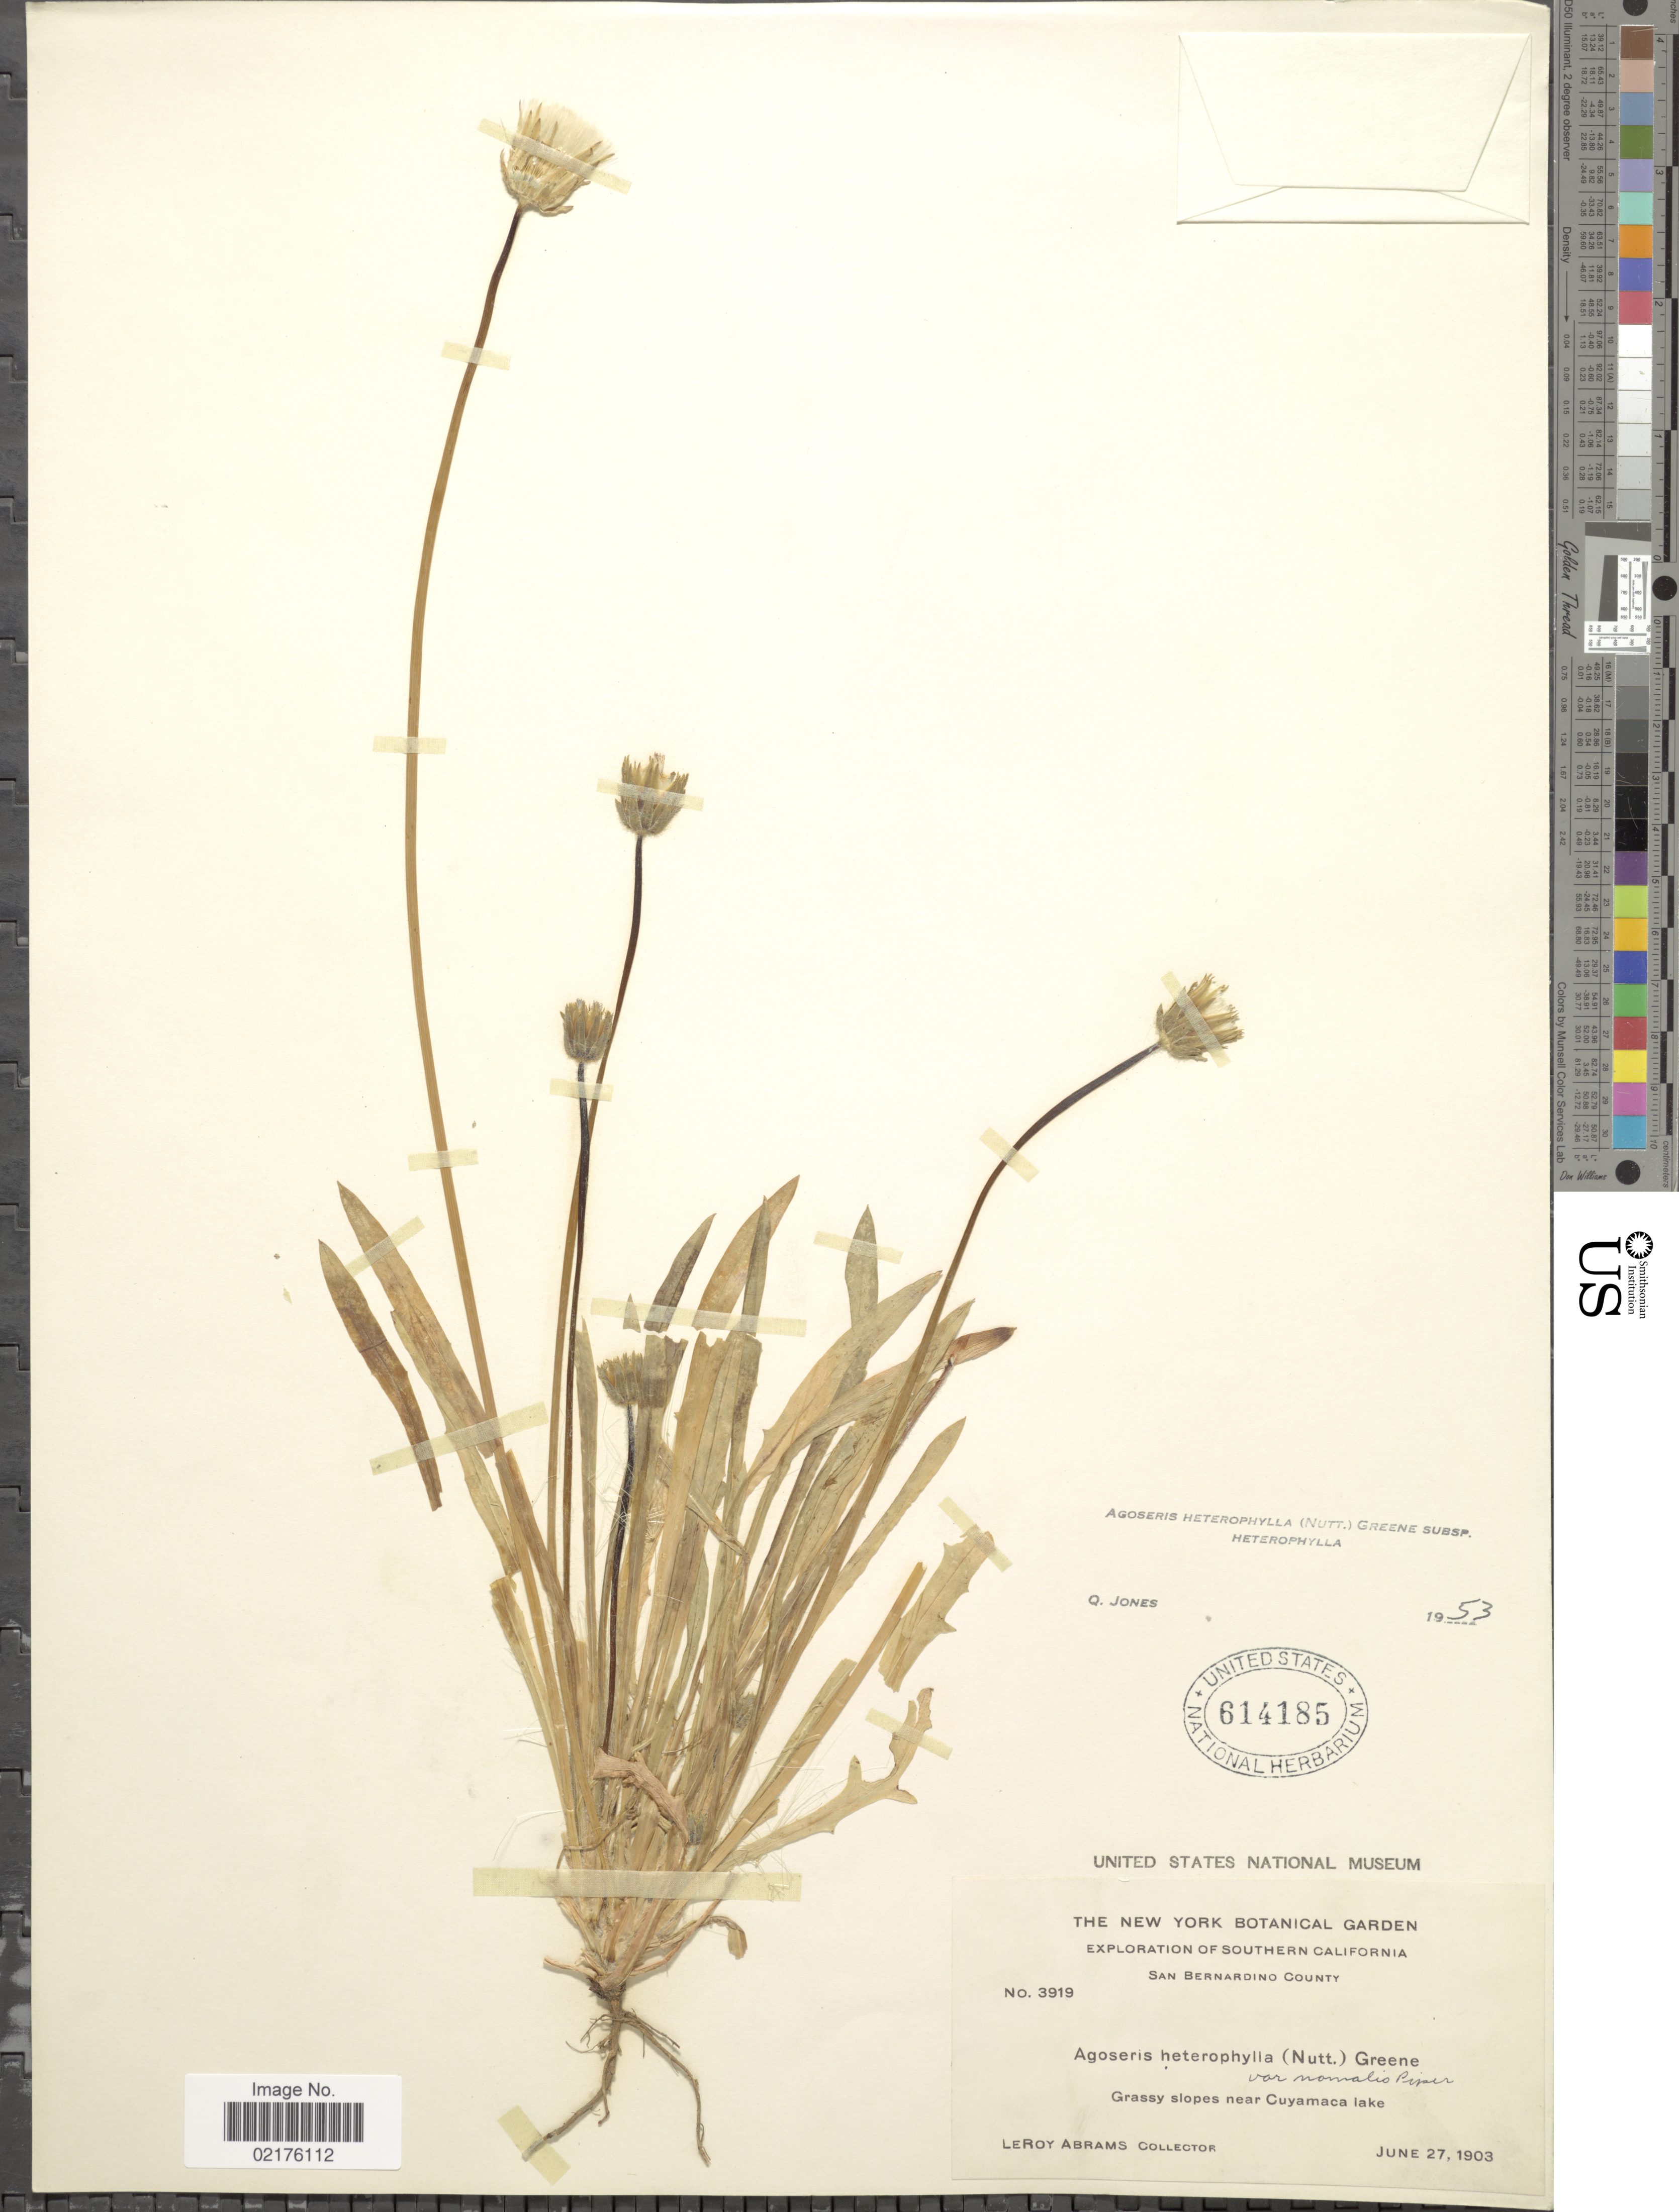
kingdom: Plantae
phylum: Tracheophyta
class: Magnoliopsida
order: Asterales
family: Asteraceae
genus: Agoseris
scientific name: Agoseris heterophylla subsp. heterophylla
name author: (Nutt.) Greene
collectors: L. Abrams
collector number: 3919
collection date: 1903-06-27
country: United States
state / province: California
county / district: San Bernardino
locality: Southern California, San Bernardino County, Grassy slopes near Cuyamaca Lake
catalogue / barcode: US 614185